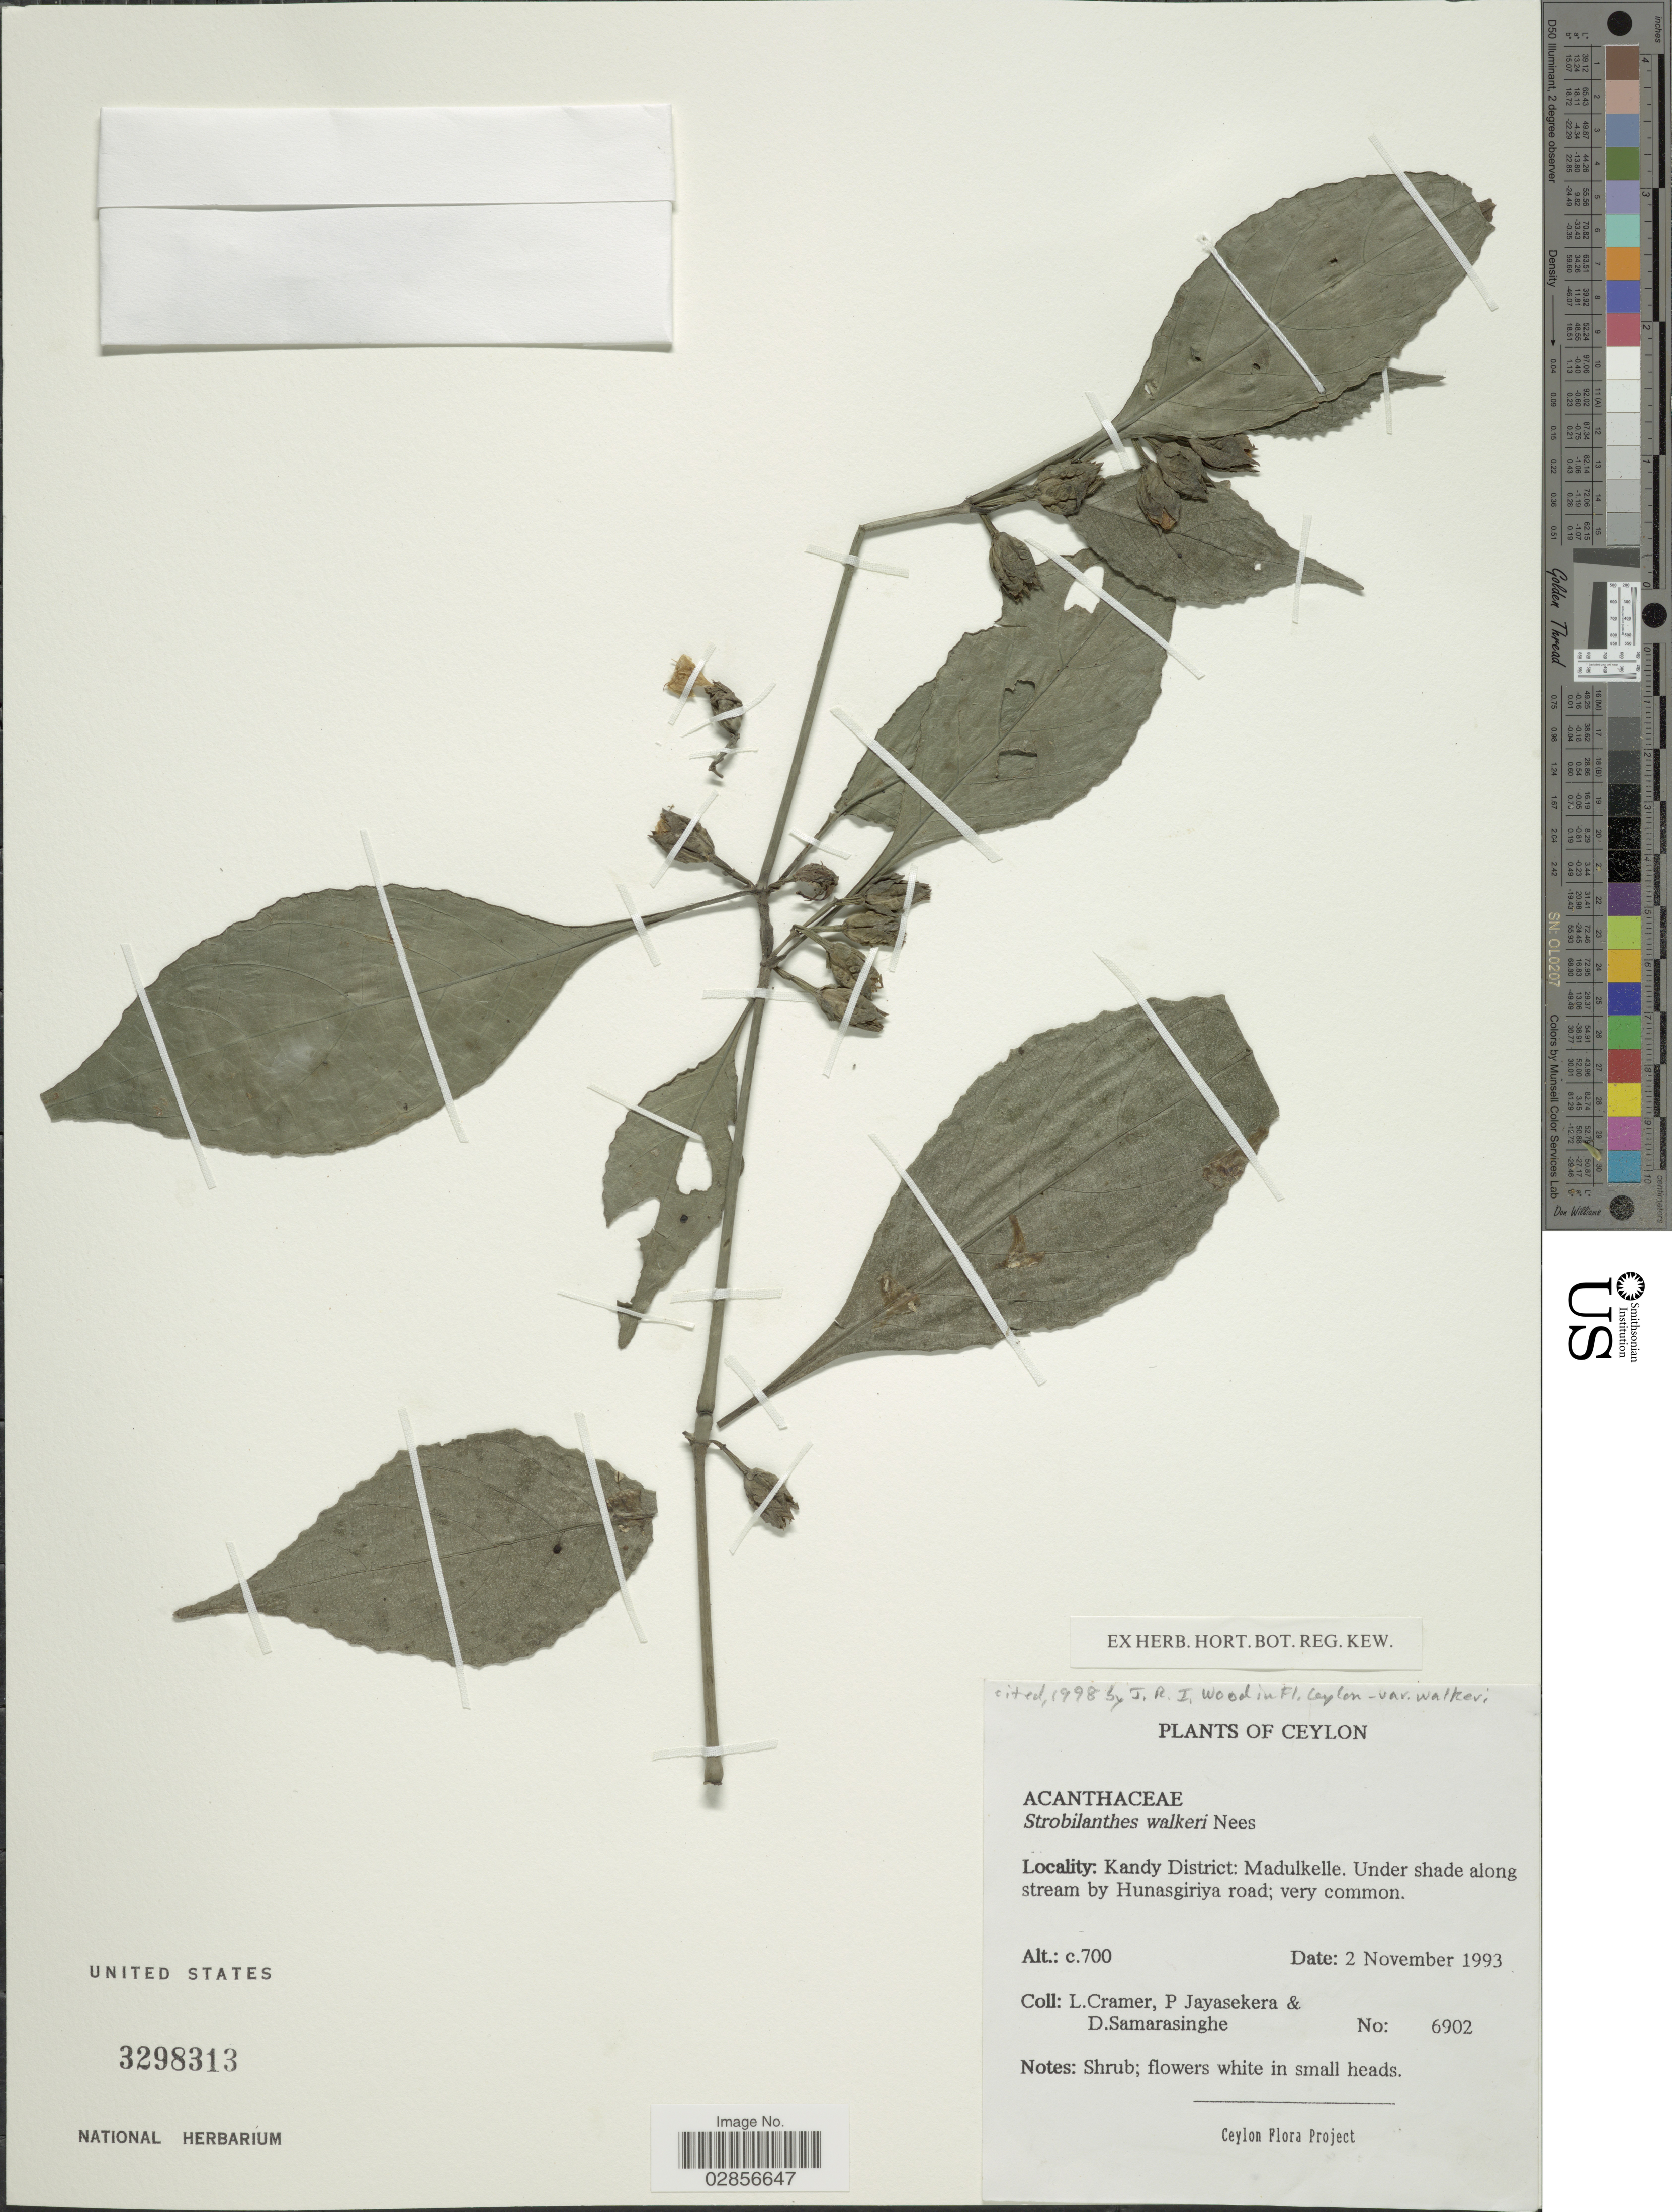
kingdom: Plantae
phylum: Tracheophyta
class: Magnoliopsida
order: Lamiales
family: Acanthaceae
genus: Strobilanthes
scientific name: Strobilanthes walkeri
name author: Arn.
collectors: L. H. Cramer, P. Jayasekera & D. Samarsinghe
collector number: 6902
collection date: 1993-11-02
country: Sri Lanka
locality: Ceylon, Kandy District: Madulkelle. Under shade along stream by Hunasgiriya road.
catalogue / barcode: US 3298313